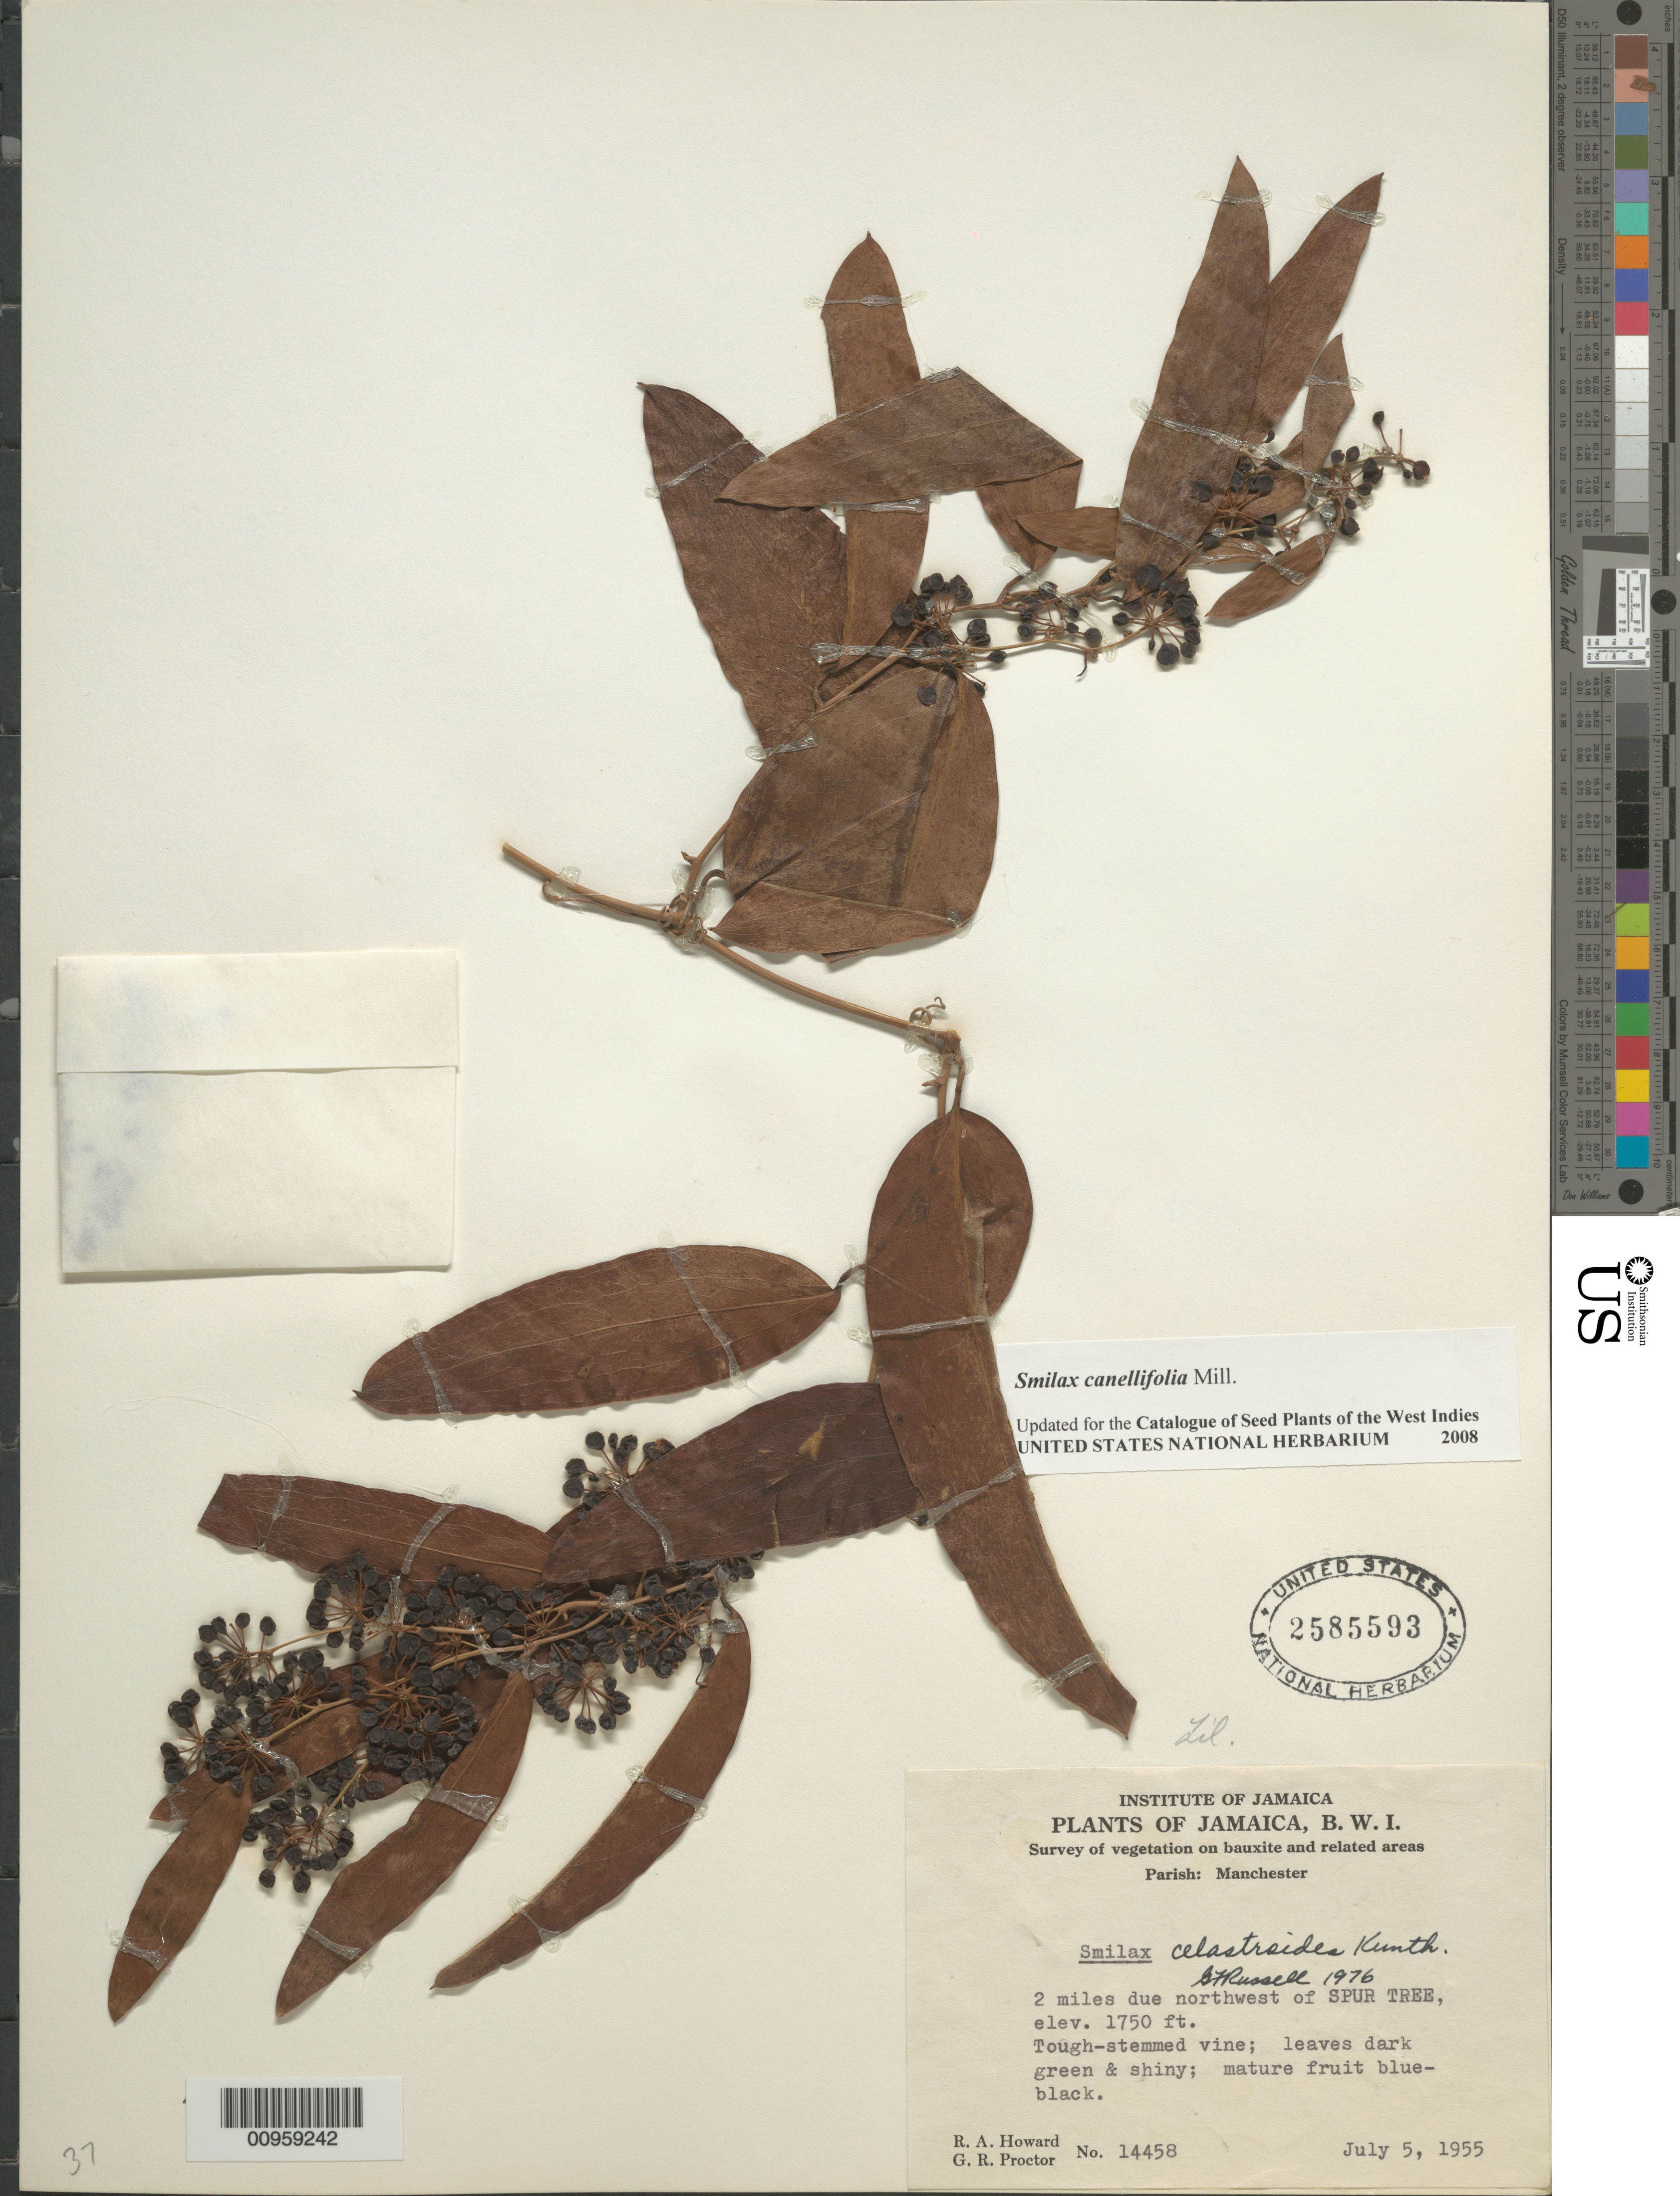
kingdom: Plantae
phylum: Tracheophyta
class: Liliopsida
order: Liliales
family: Smilacaceae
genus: Smilax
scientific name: Smilax canellifolia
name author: Mill.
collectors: R. A. Howard & G. R. Proctor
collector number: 14458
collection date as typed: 05 Jul 1955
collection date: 1955-07-05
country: Jamaica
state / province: Manchester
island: Jamaica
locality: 2 miles due NW of Spur Tree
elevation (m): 533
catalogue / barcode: US 2585593